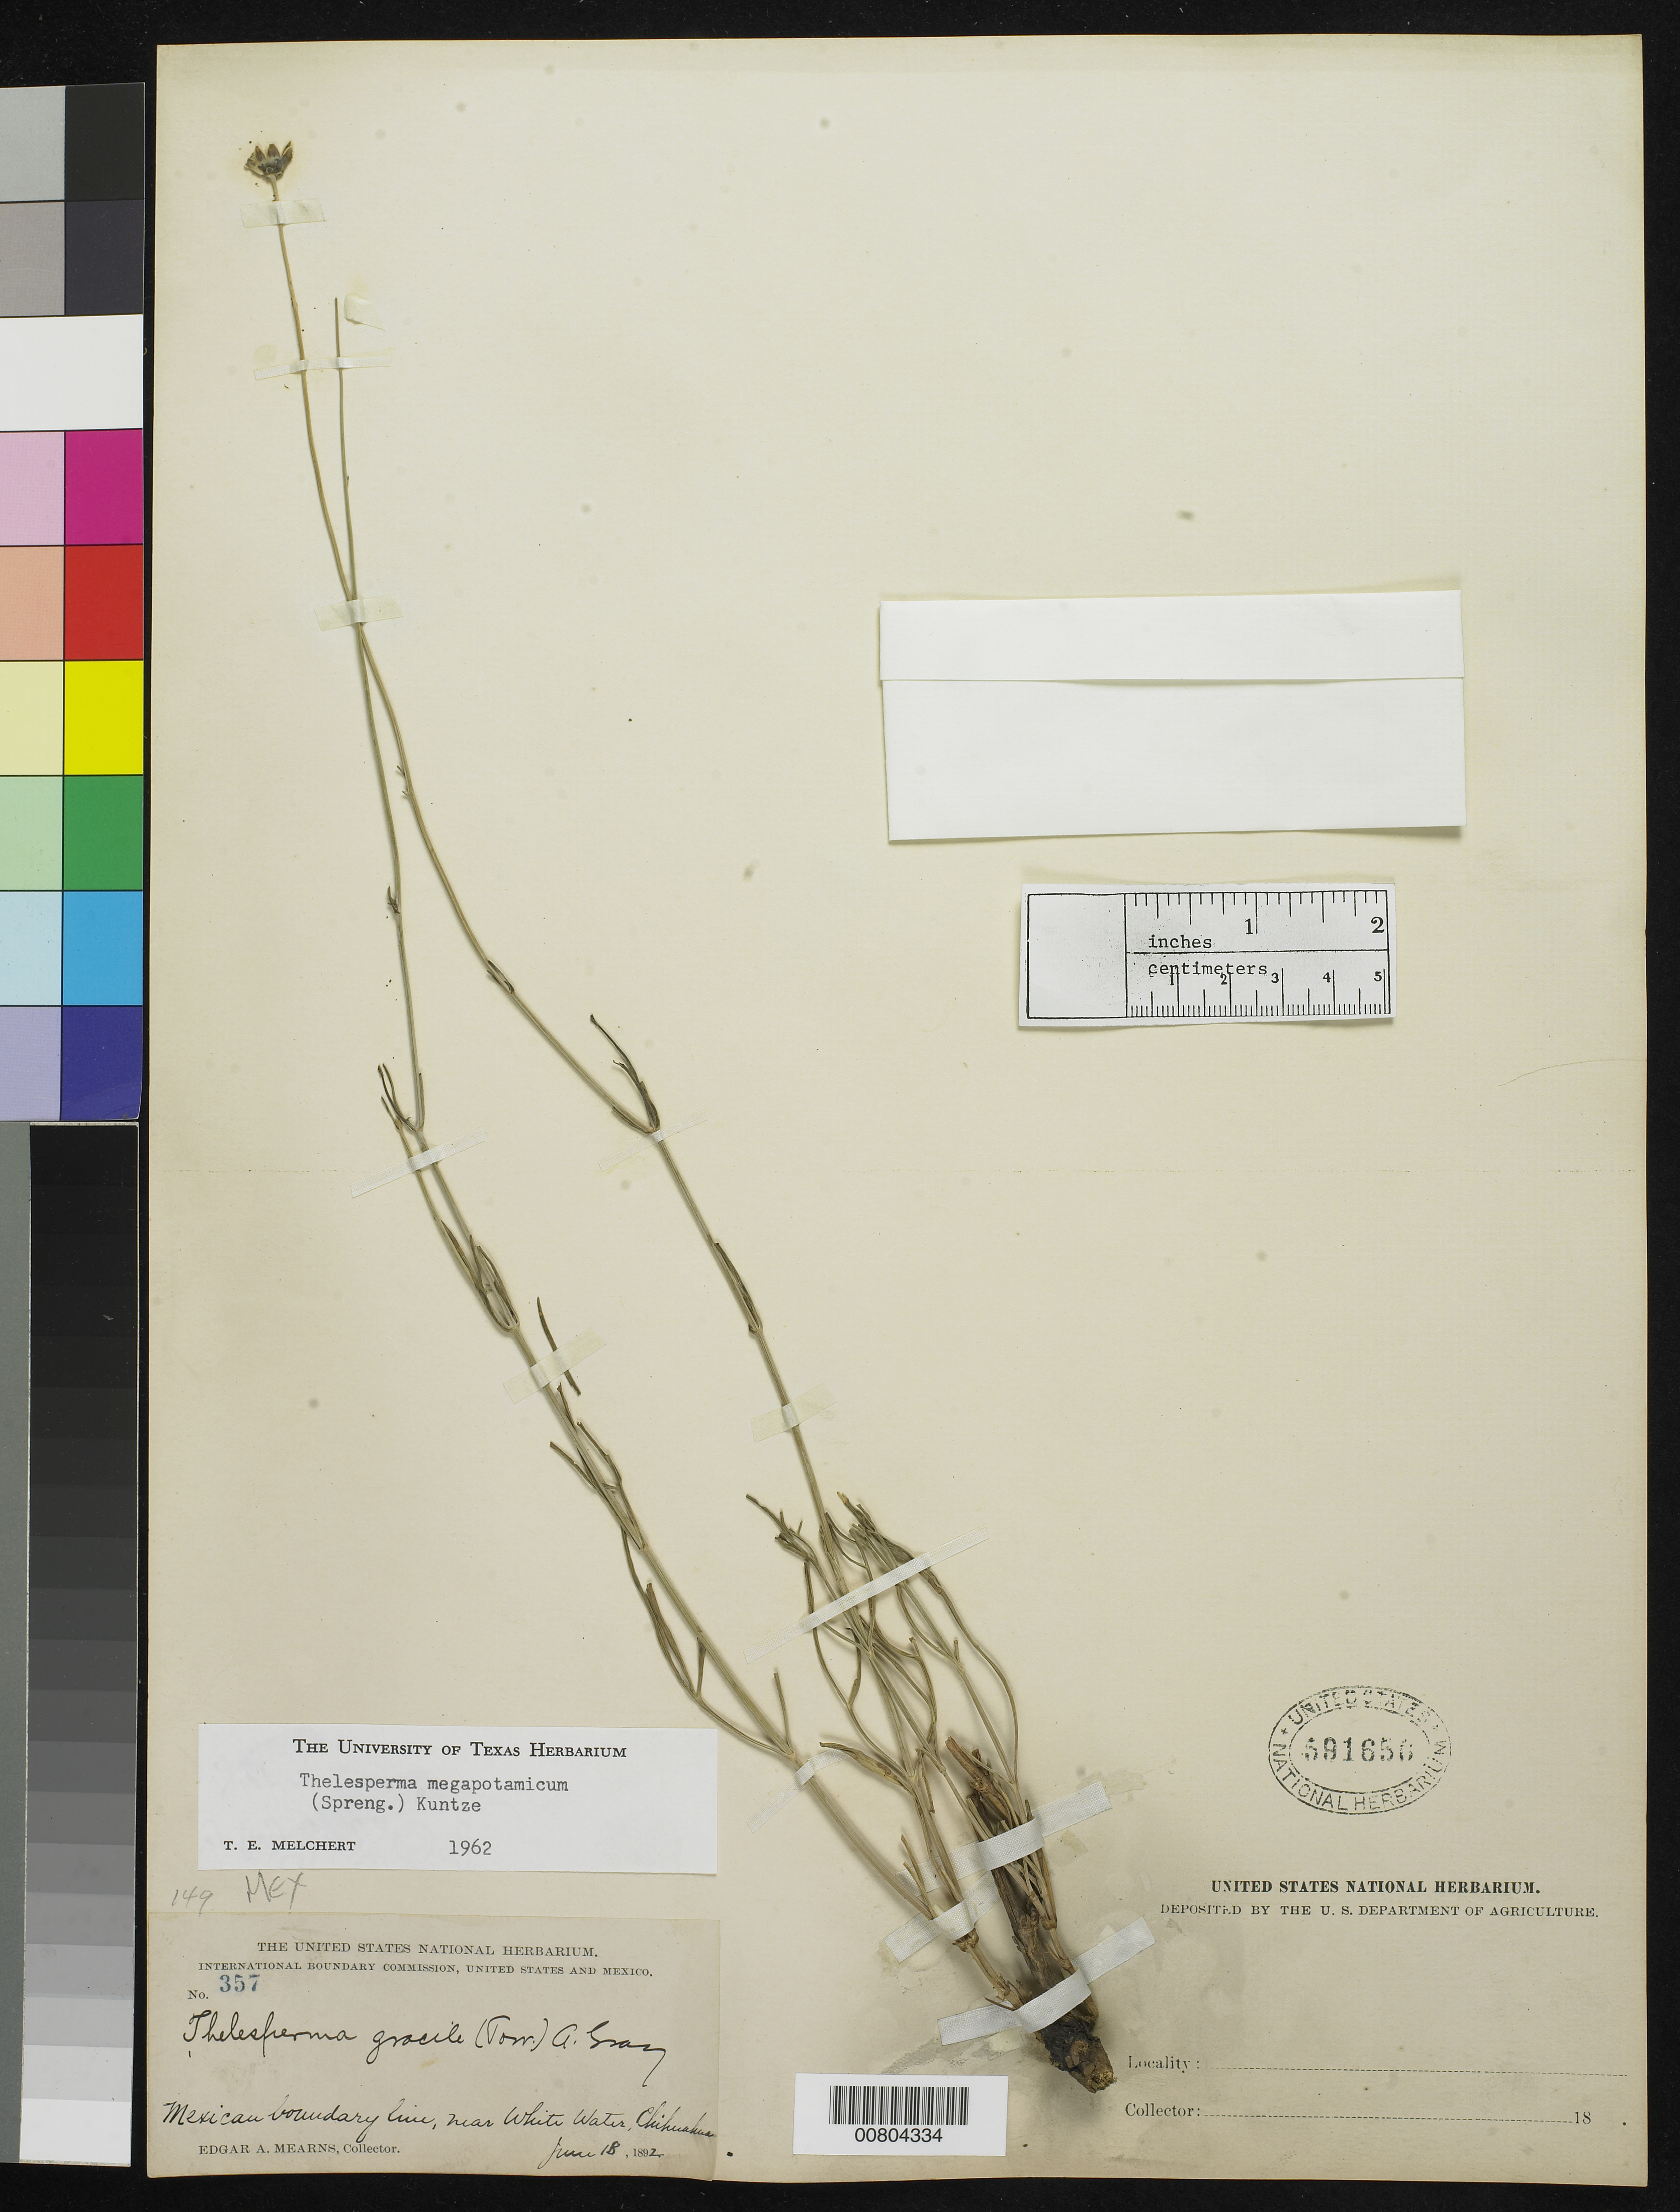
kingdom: Plantae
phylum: Tracheophyta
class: Magnoliopsida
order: Asterales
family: Asteraceae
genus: Thelesperma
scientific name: Thelesperma megapotamicum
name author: (Spreng.) Herter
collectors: E. A. Mearns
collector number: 357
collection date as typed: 18 Jun 1892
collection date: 1892-06-18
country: Mexico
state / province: Chihuahua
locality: Mexican Boudary Line, near White Water, Chihuahua.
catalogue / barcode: US 591656